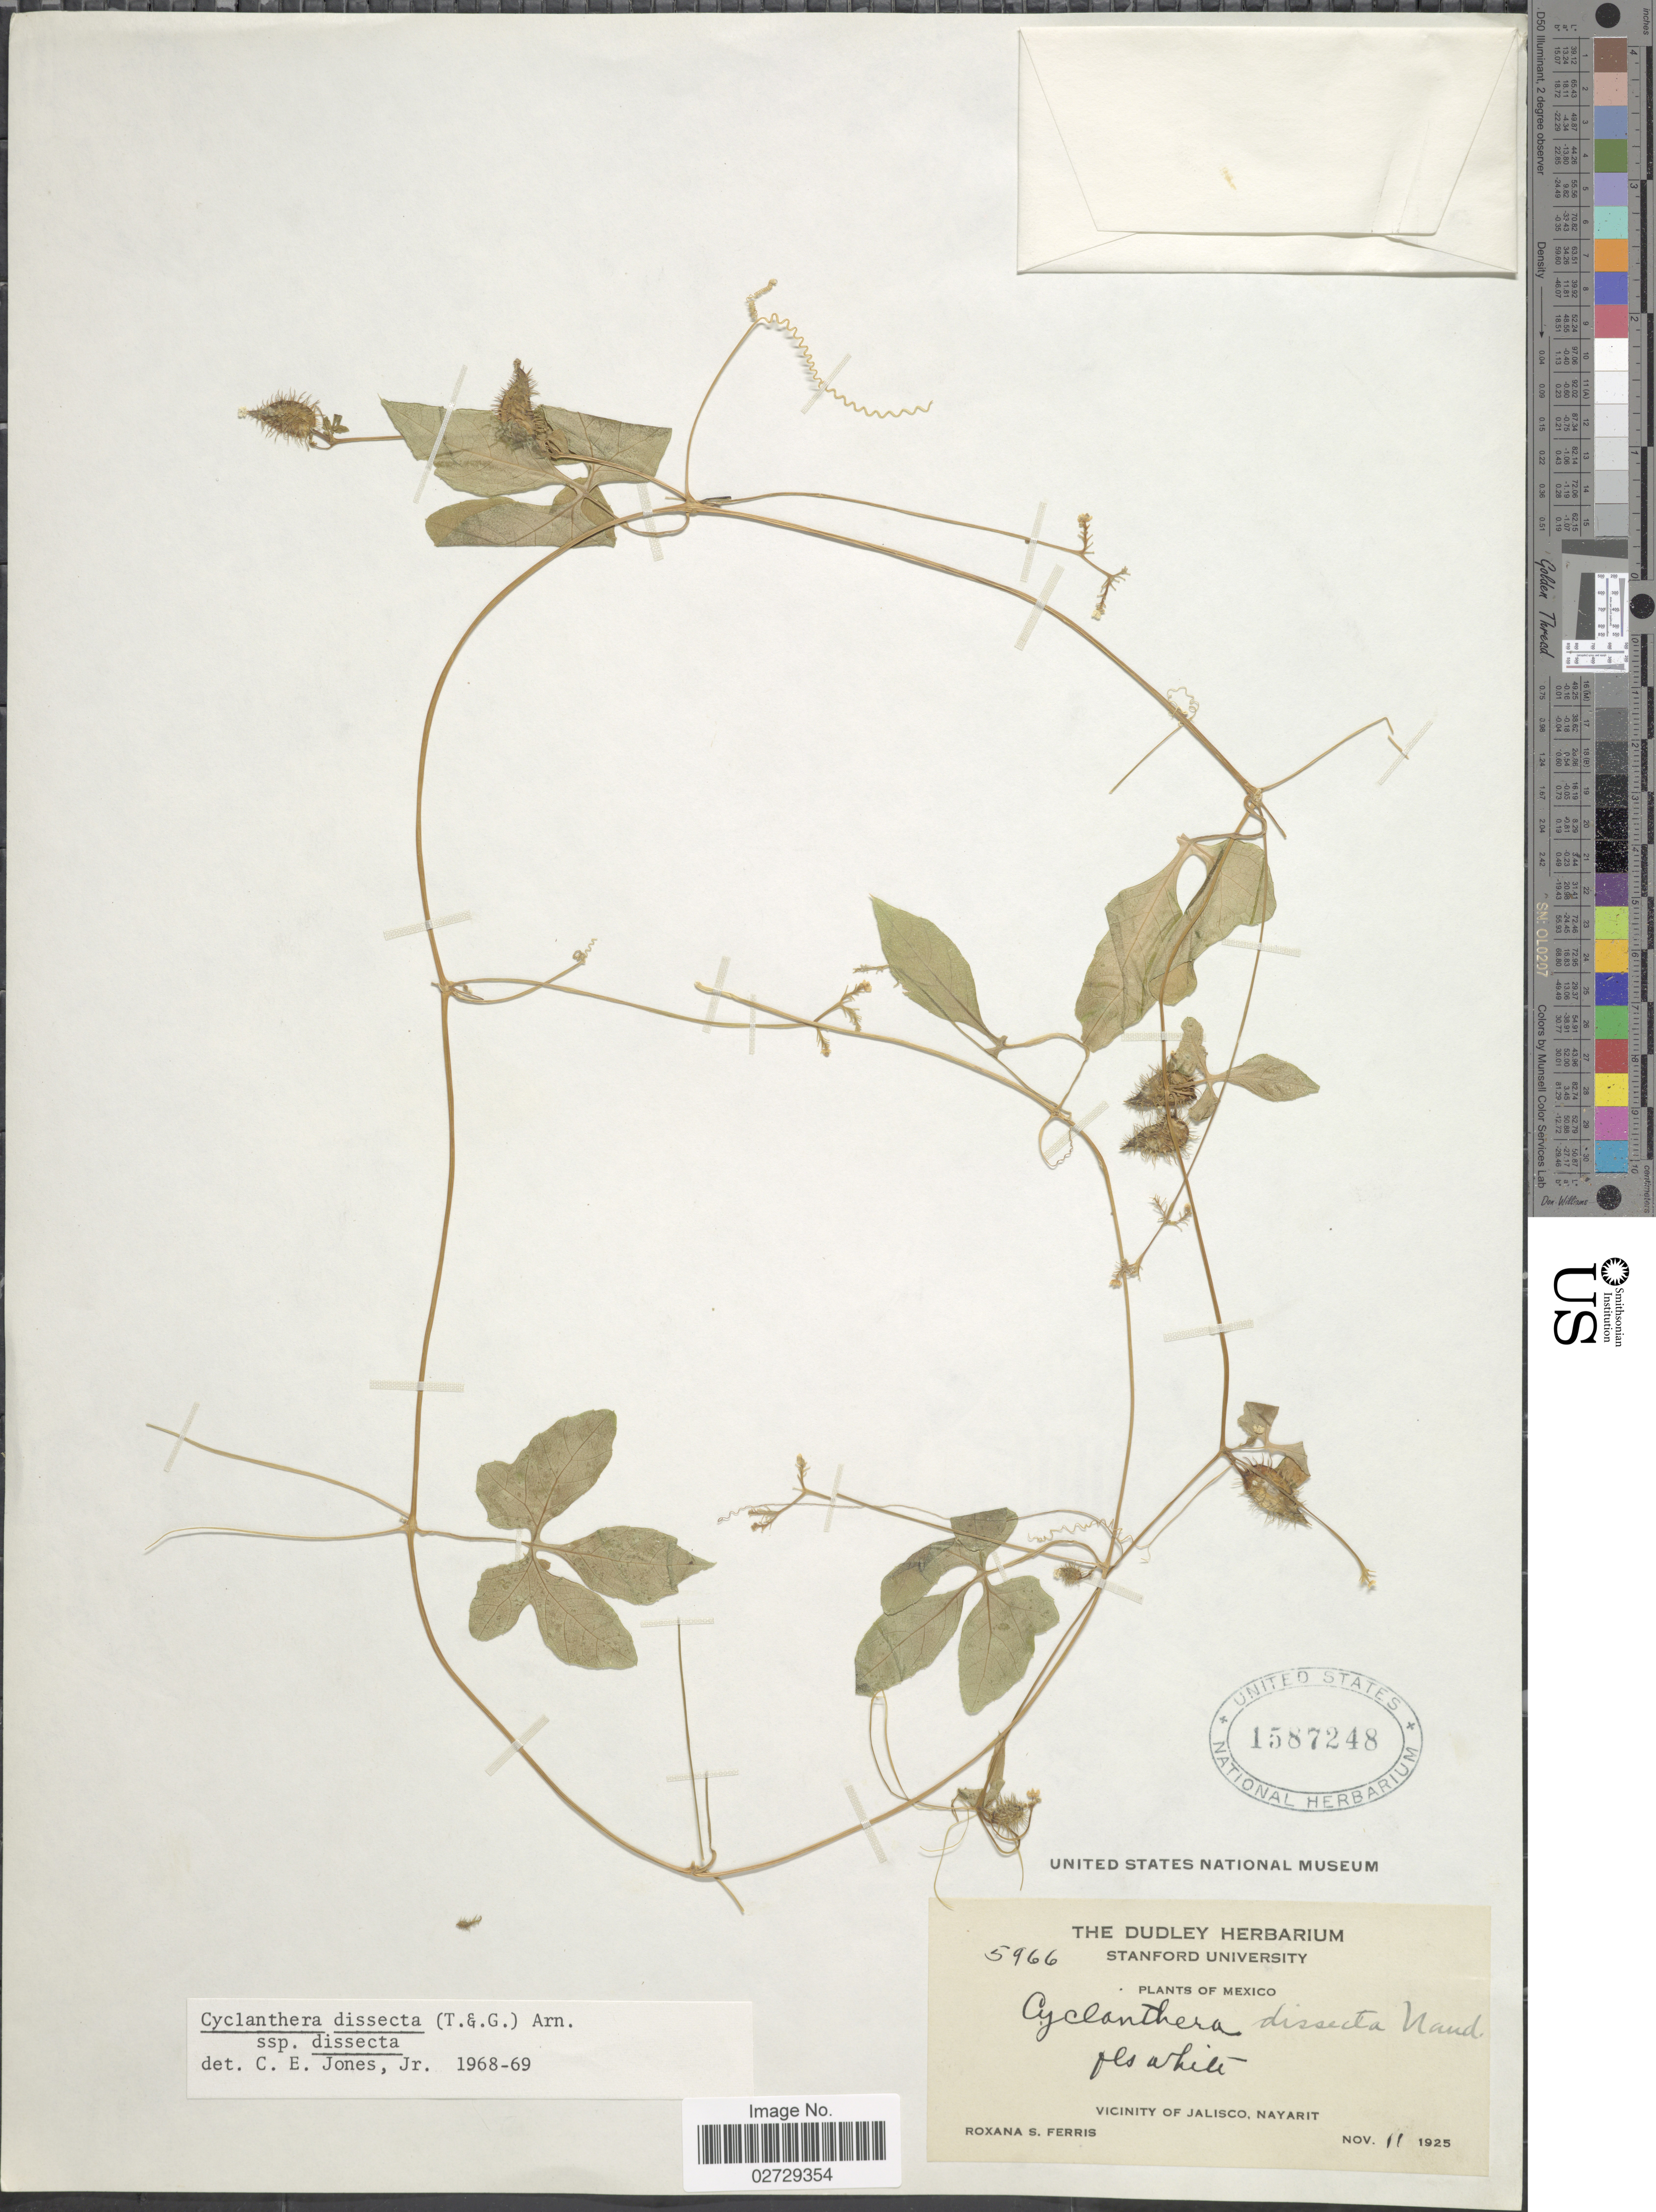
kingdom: Plantae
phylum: Tracheophyta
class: Magnoliopsida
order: Cucurbitales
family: Cucurbitaceae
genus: Cyclanthera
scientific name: Cyclanthera dissecta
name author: (Torr. & A. Gray) Arn.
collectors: R. S. Ferris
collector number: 5966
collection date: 1925-11-11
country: Mexico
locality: Vicinity of Jalisco, Nayarit.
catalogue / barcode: US 1587248